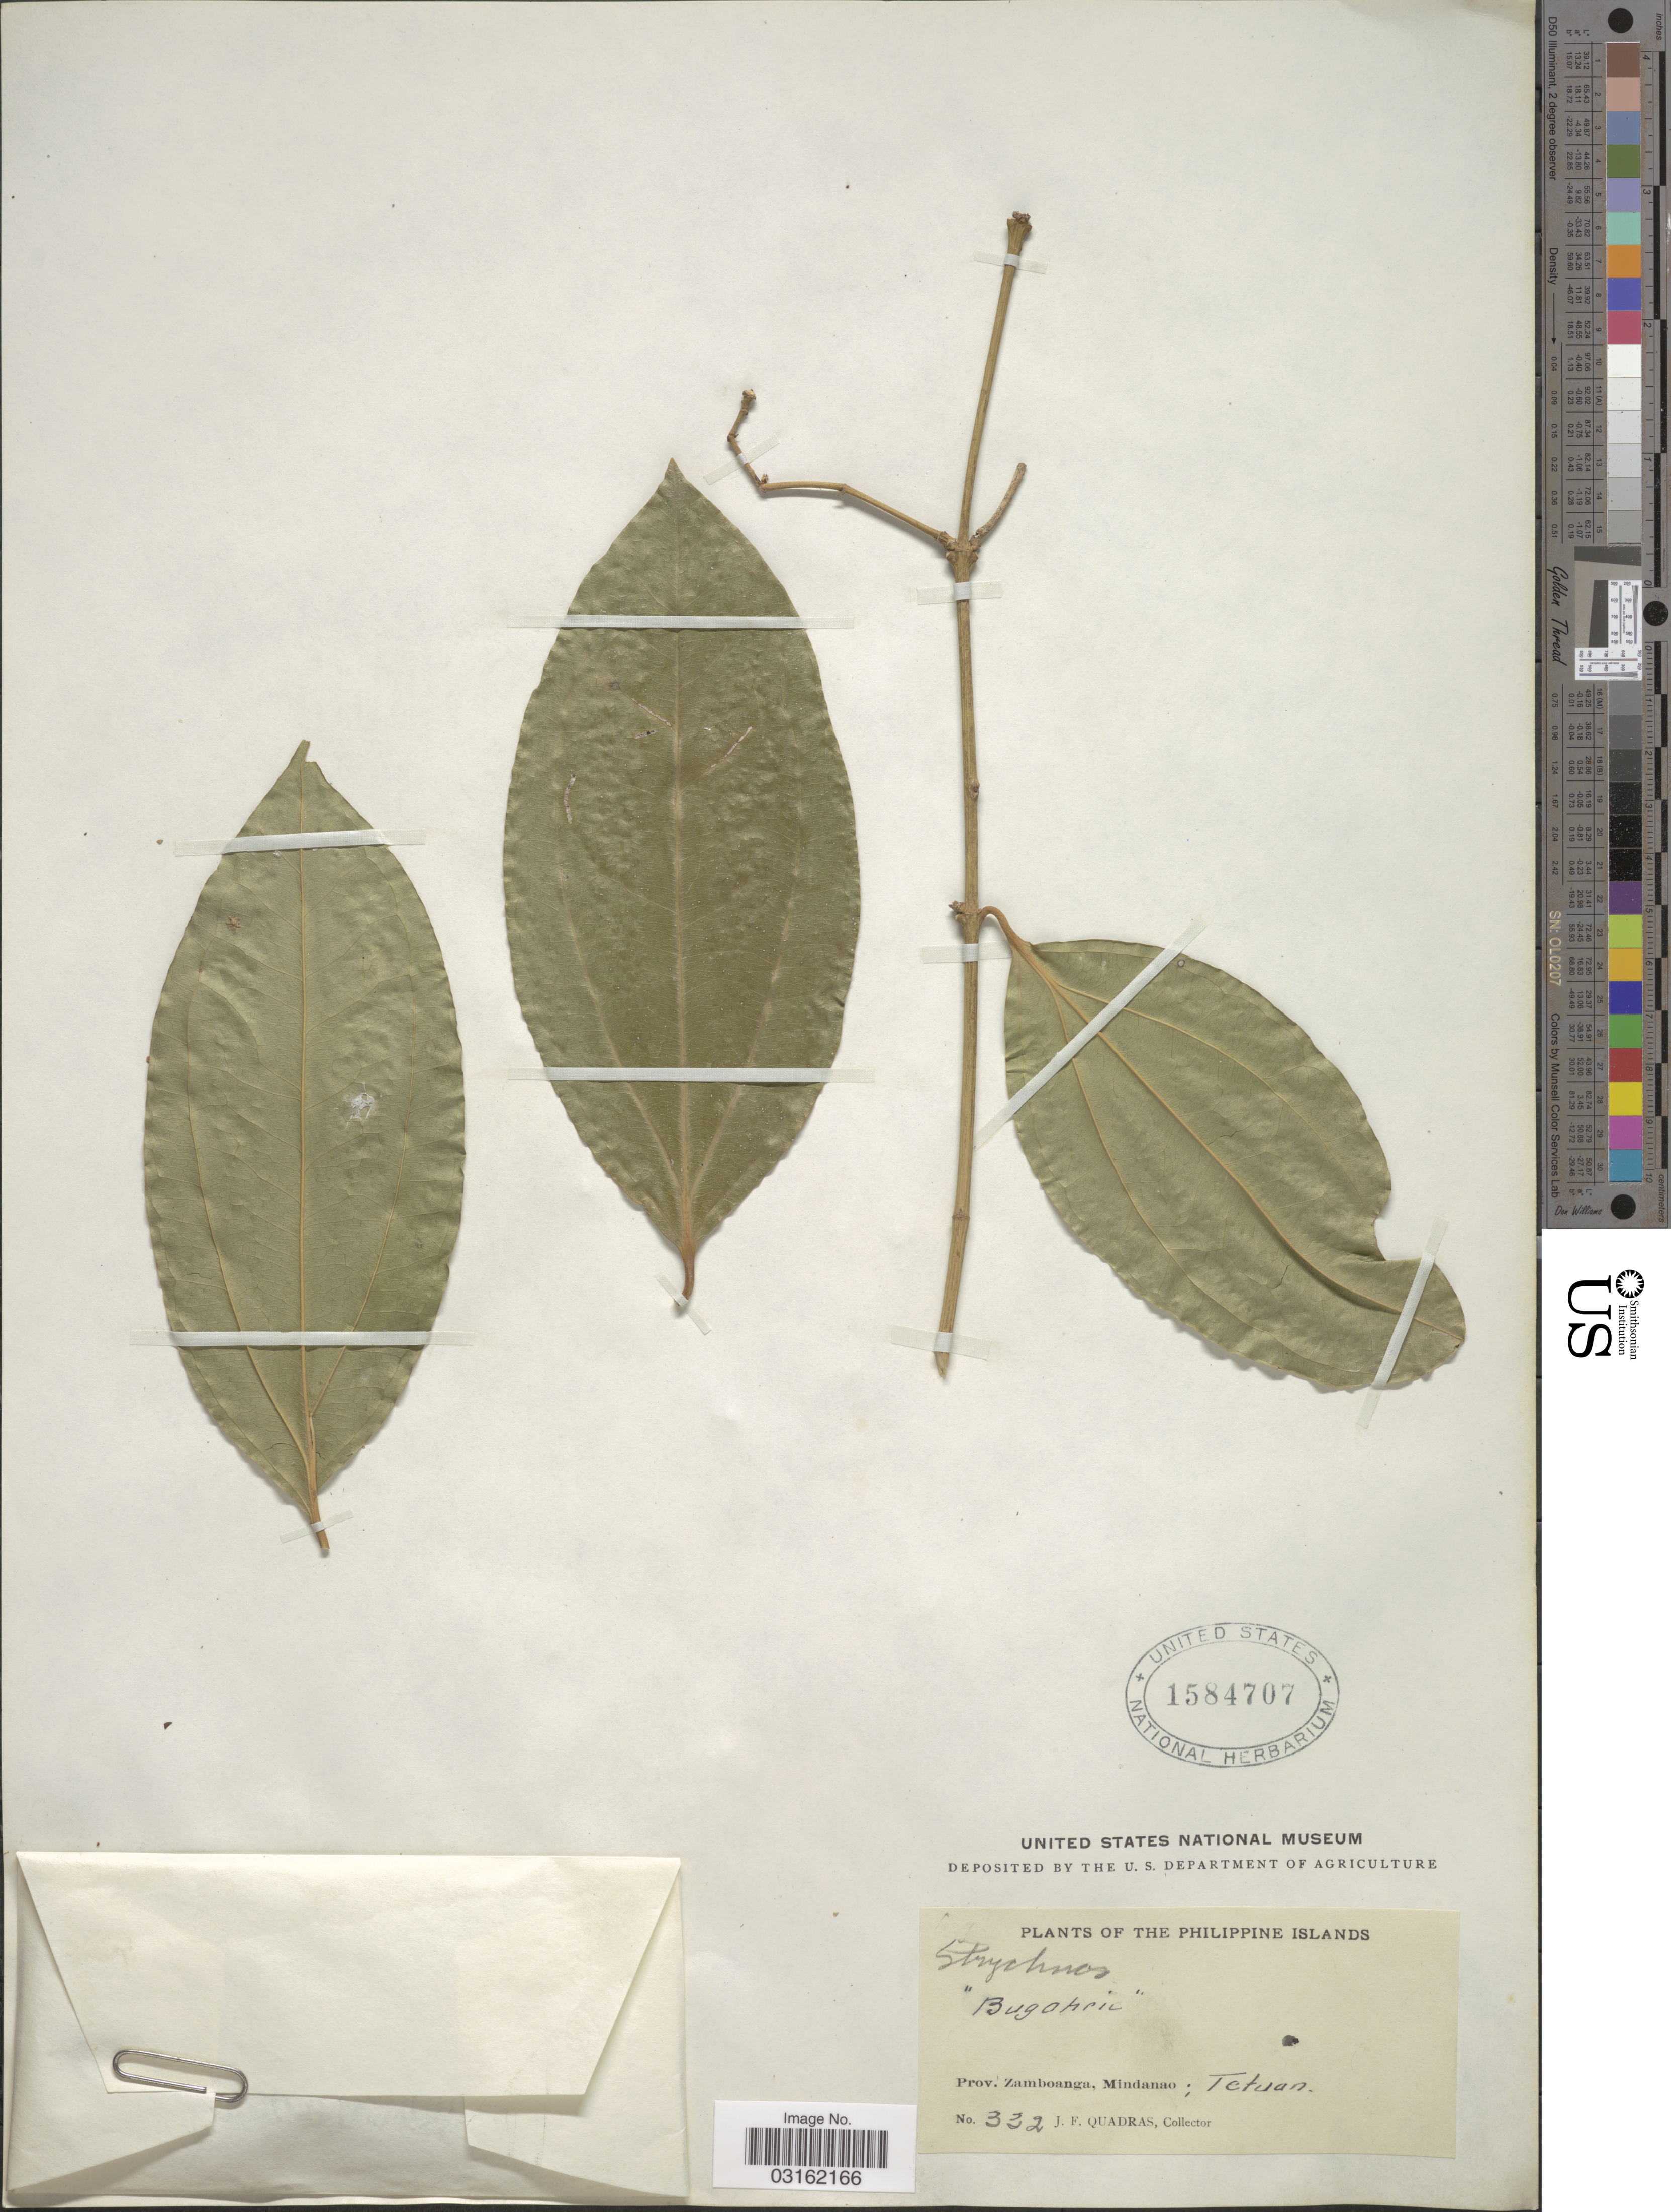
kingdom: Plantae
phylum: Tracheophyta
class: Magnoliopsida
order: Gentianales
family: Loganiaceae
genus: Strychnos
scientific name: Strychnos sp.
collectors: J. Quadras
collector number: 332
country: Philippines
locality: The Philippine Islands, Prov. Zamboanga, Mindanao; Tetuan.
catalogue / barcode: US 1584707